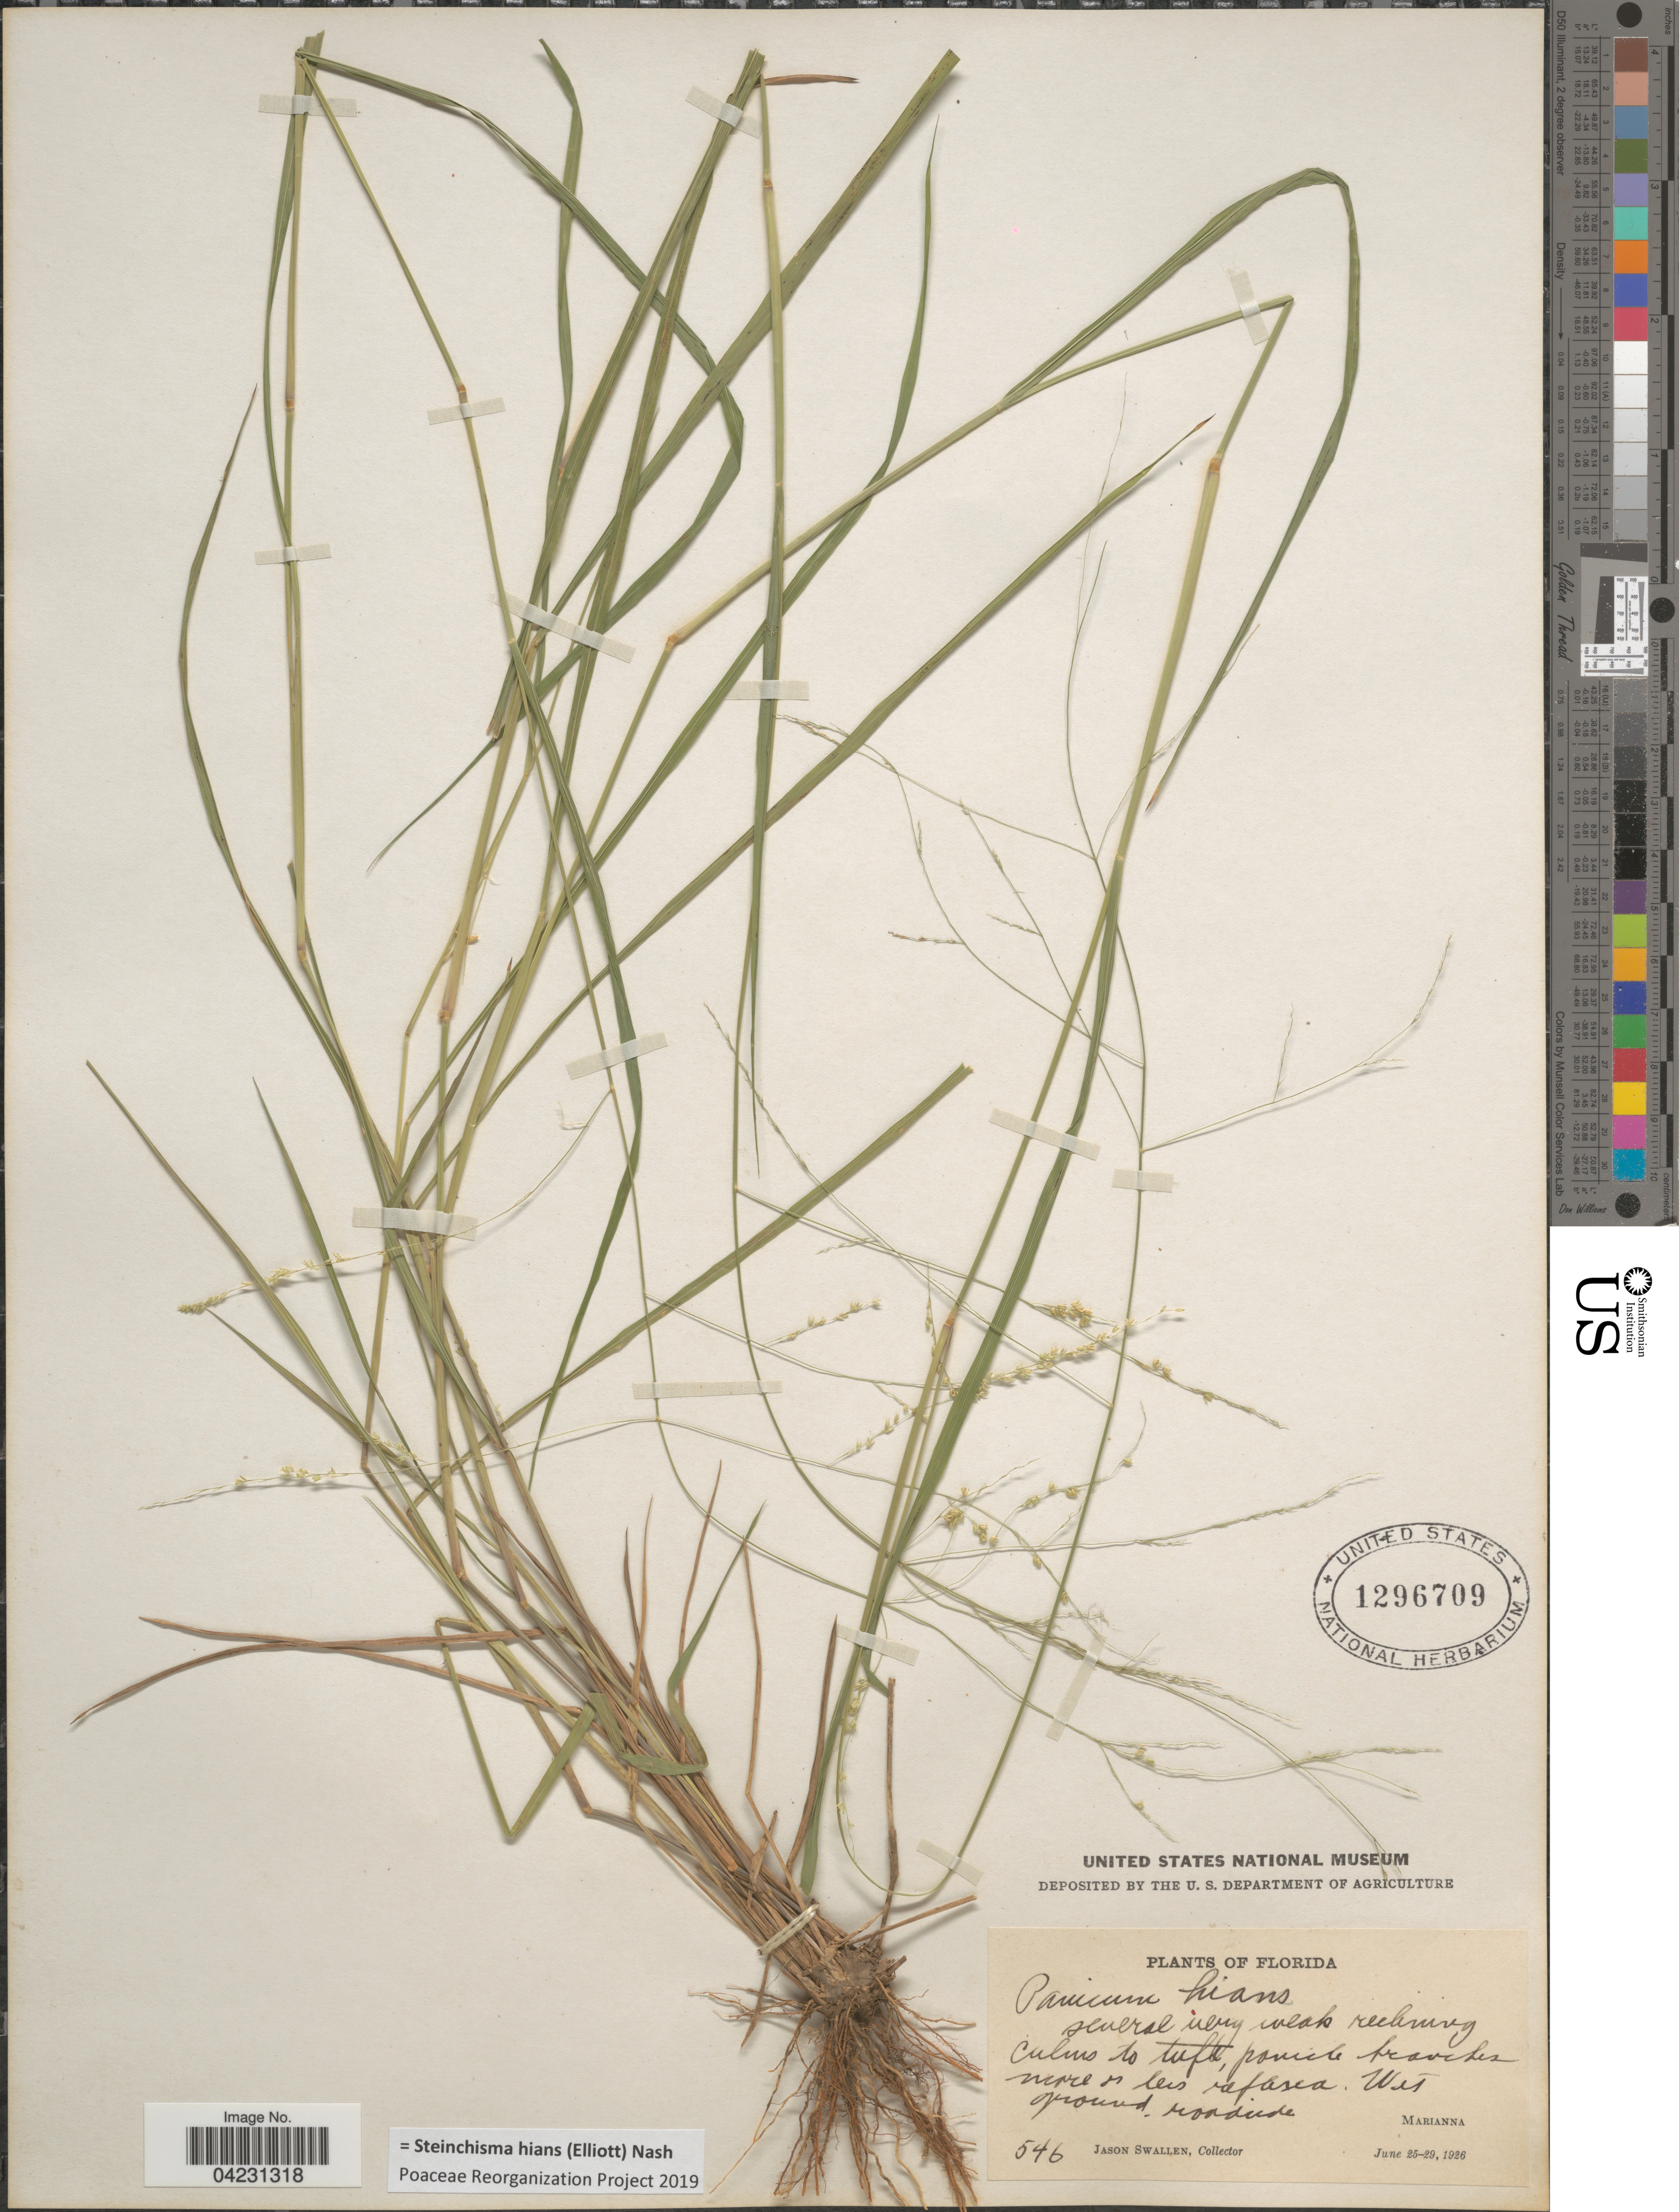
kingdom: Plantae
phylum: Tracheophyta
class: Liliopsida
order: Poales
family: Poaceae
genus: Steinchisma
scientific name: Steinchisma hians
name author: (Elliott) Nash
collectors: J. R. Swallen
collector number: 546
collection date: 1926-06-25/1926-06-29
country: United States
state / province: Florida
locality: Wet ground, roadside. Marianna.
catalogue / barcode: US 1296709